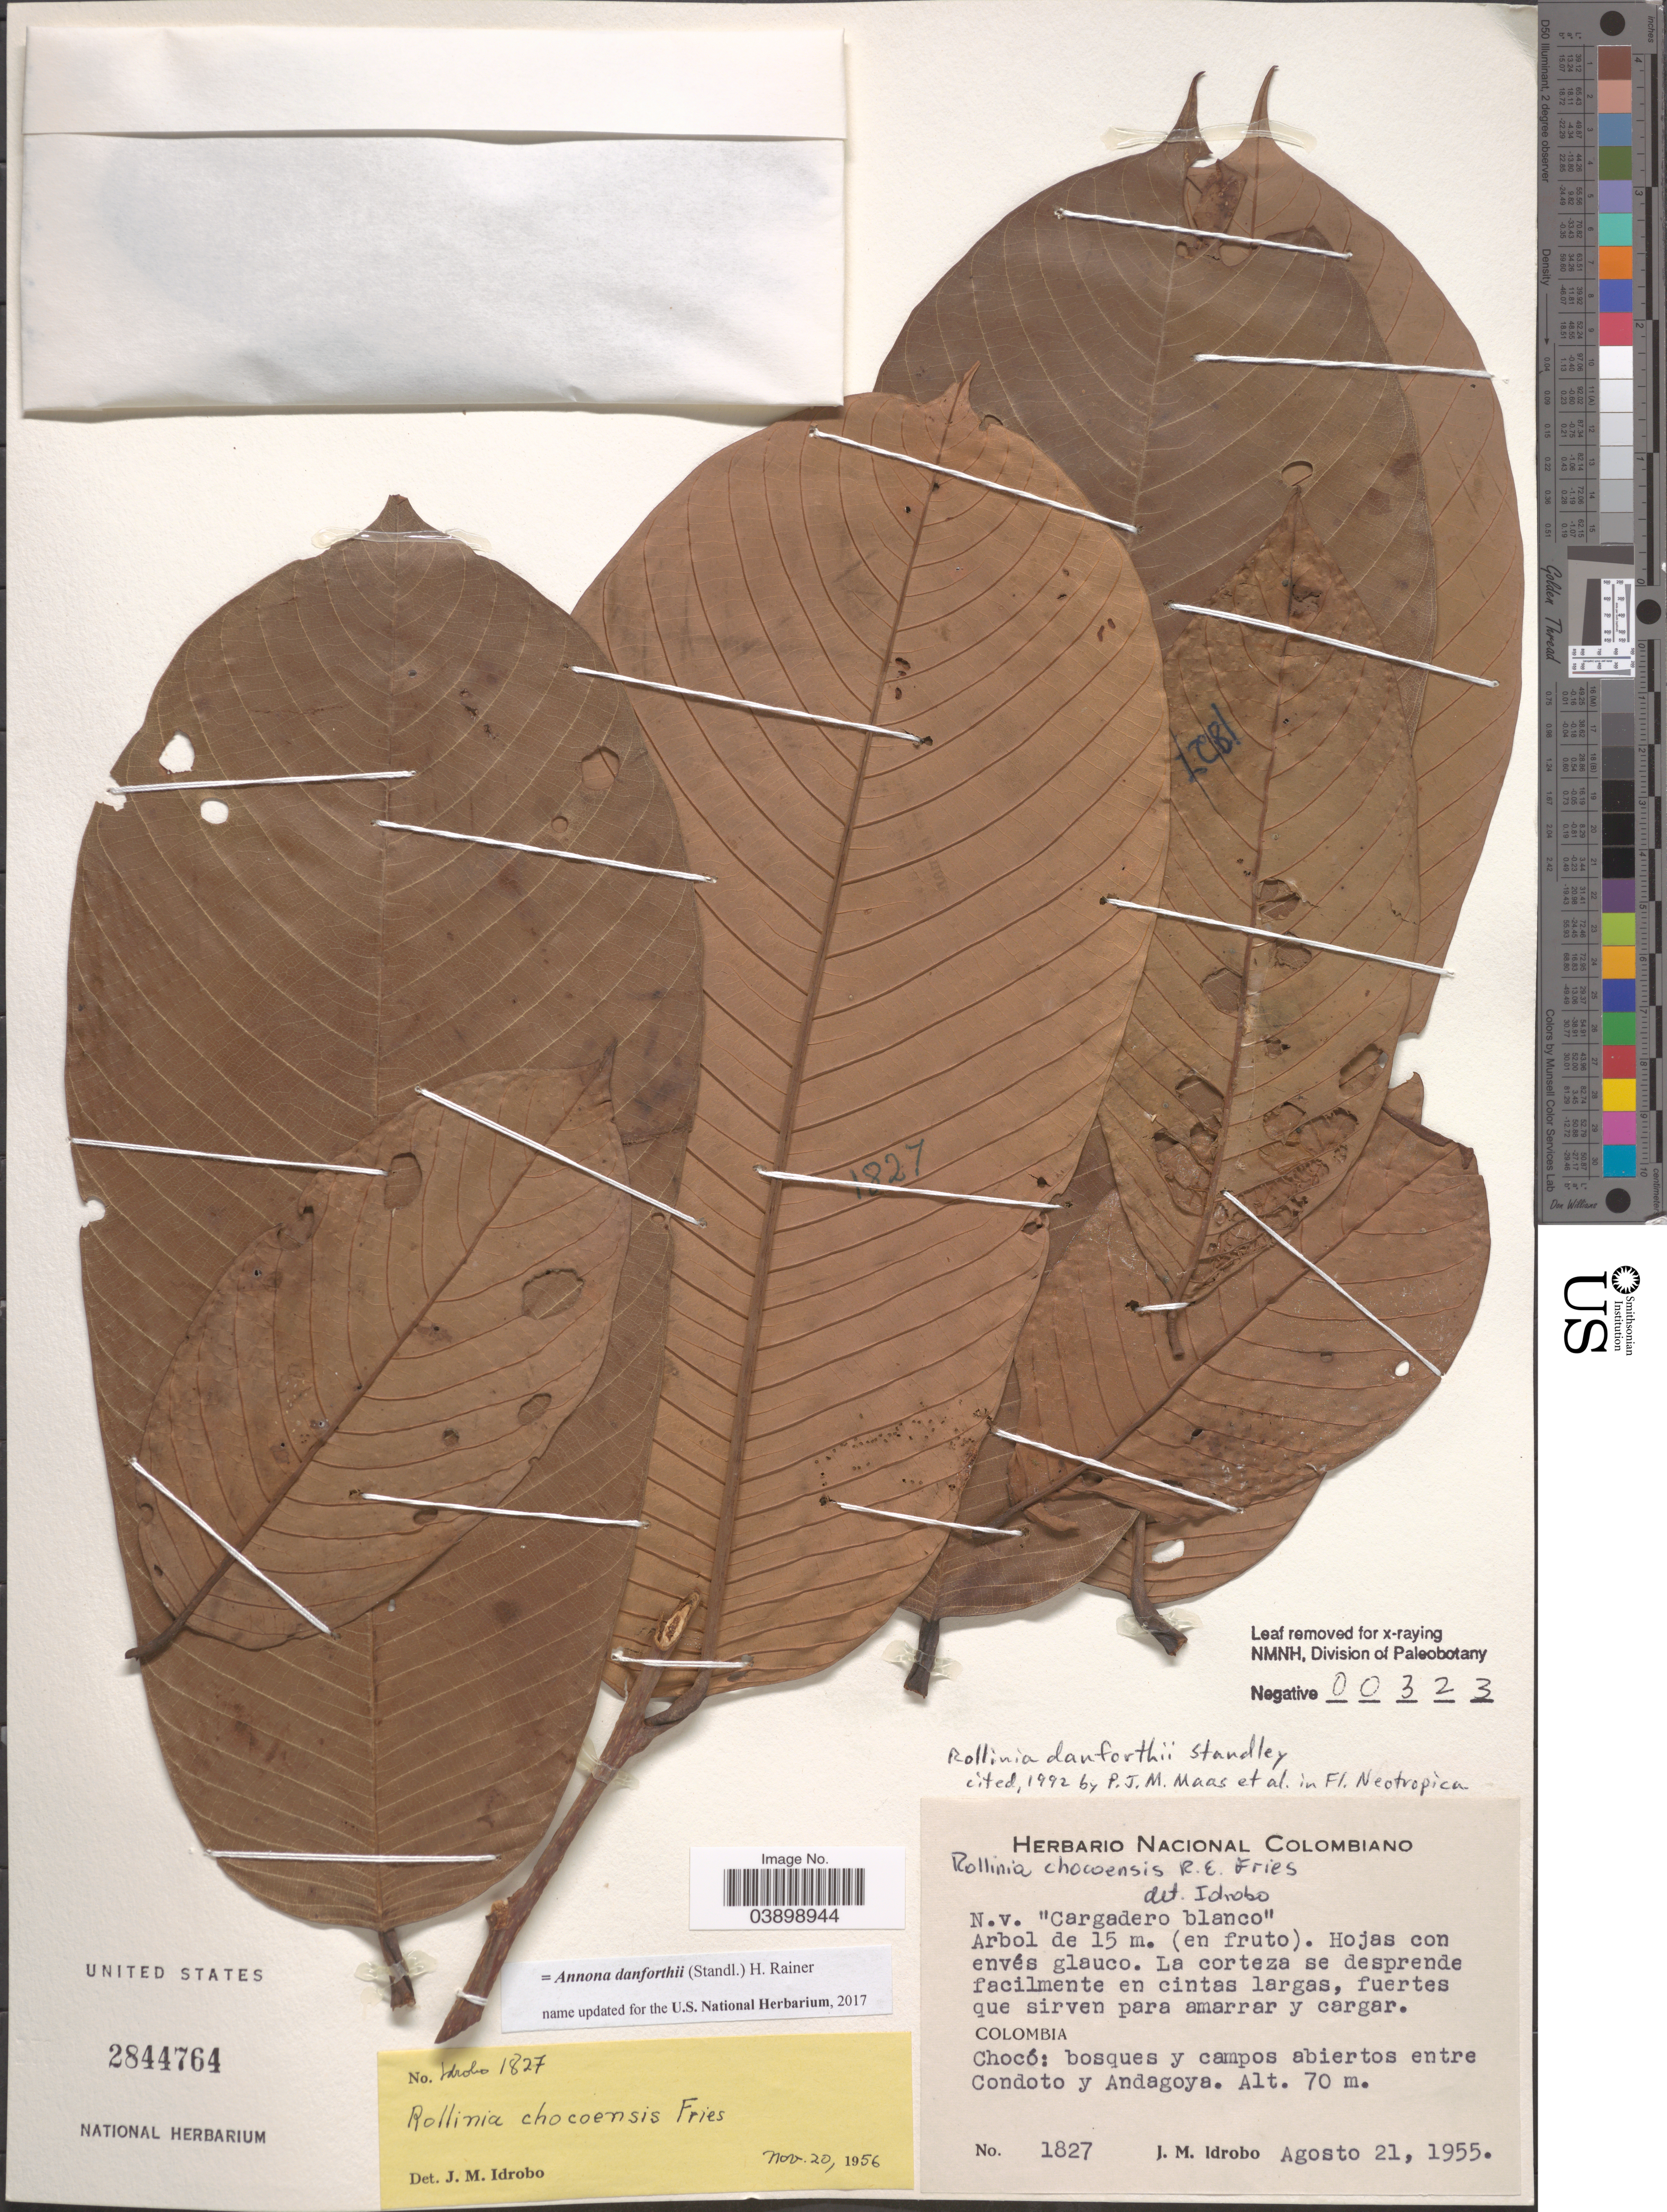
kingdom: Plantae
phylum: Tracheophyta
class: Magnoliopsida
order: Magnoliales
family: Annonaceae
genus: Annona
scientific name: Annona danforthii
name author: (Standl.) H. Rainer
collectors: J. M. Idrobo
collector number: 1827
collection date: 1955-08-21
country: Colombia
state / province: Chocó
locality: Bosques y campos abiertos entre Condoto y Andagoya.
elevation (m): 70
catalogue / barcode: US 2844764